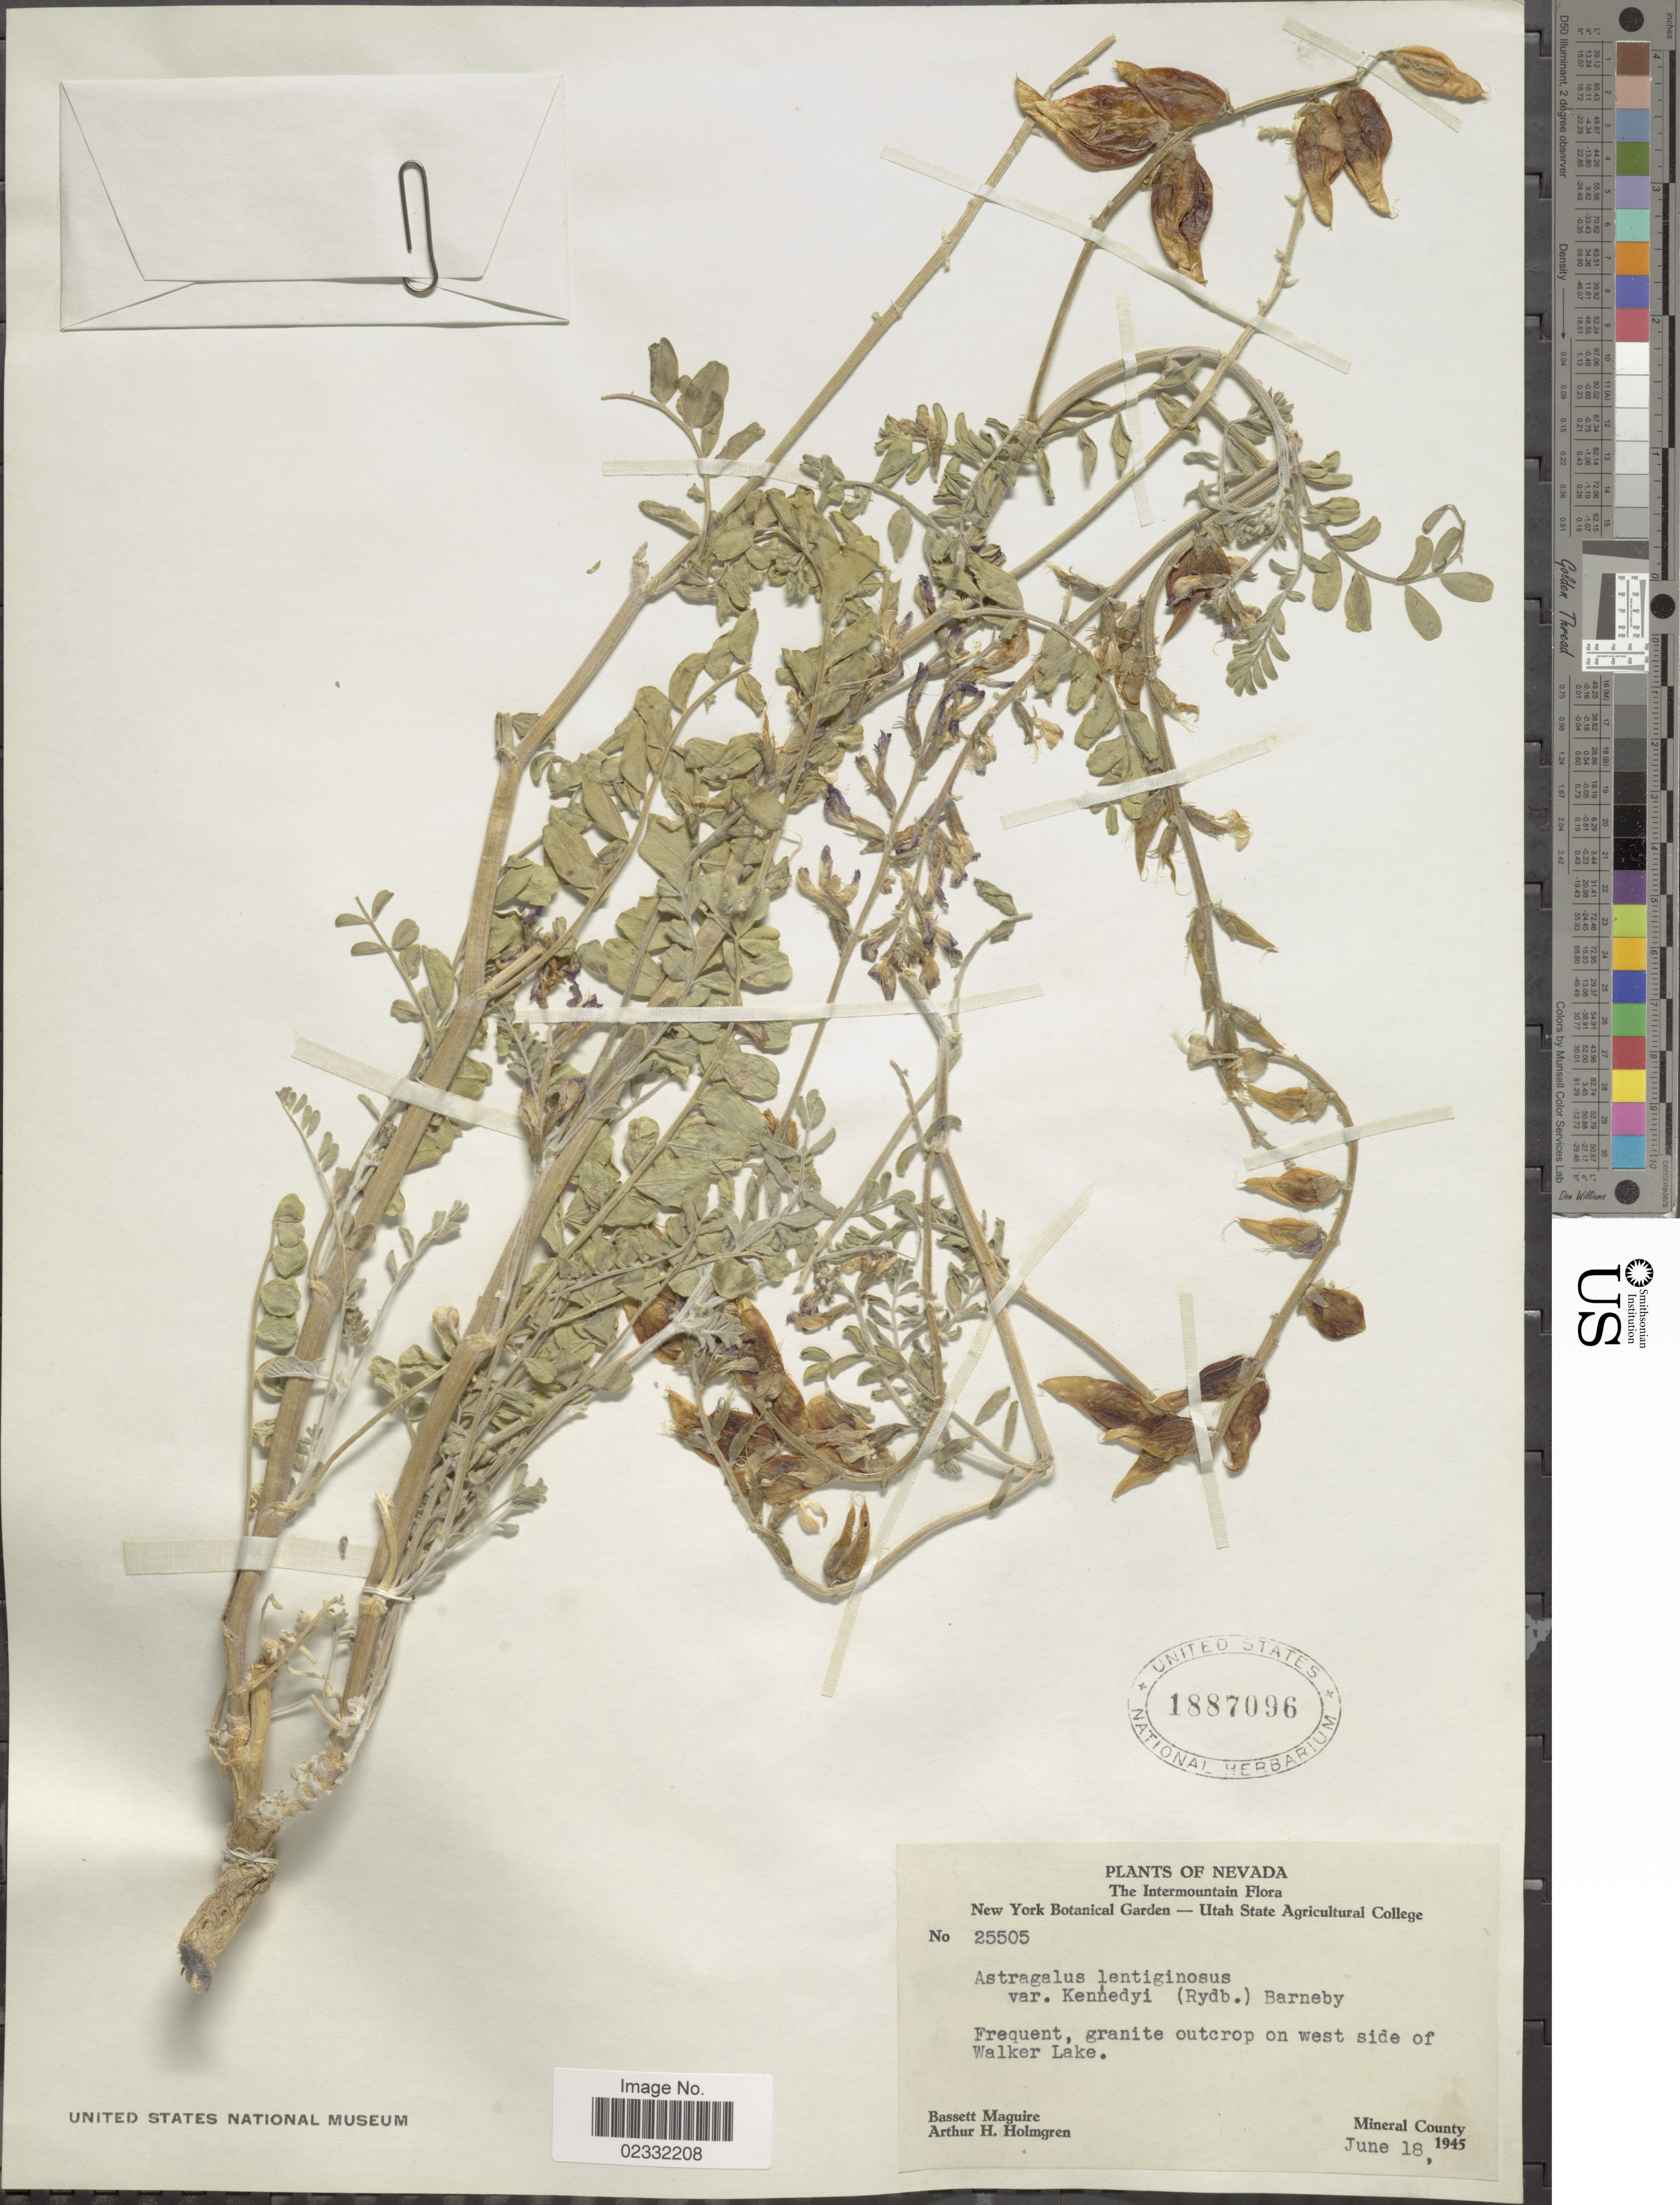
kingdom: Plantae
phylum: Tracheophyta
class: Magnoliopsida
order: Fabales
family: Fabaceae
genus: Astragalus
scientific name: Astragalus lentiginosus var. kennedyi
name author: (Rydb.) Barneby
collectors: B. Maguire & A. H. Holmgren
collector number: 25505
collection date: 1945-06-18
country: United States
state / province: Nevada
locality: The Intermountain, Frequent, granite outcrop on west side of Walker Lake, Mineral County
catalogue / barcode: US 1887096